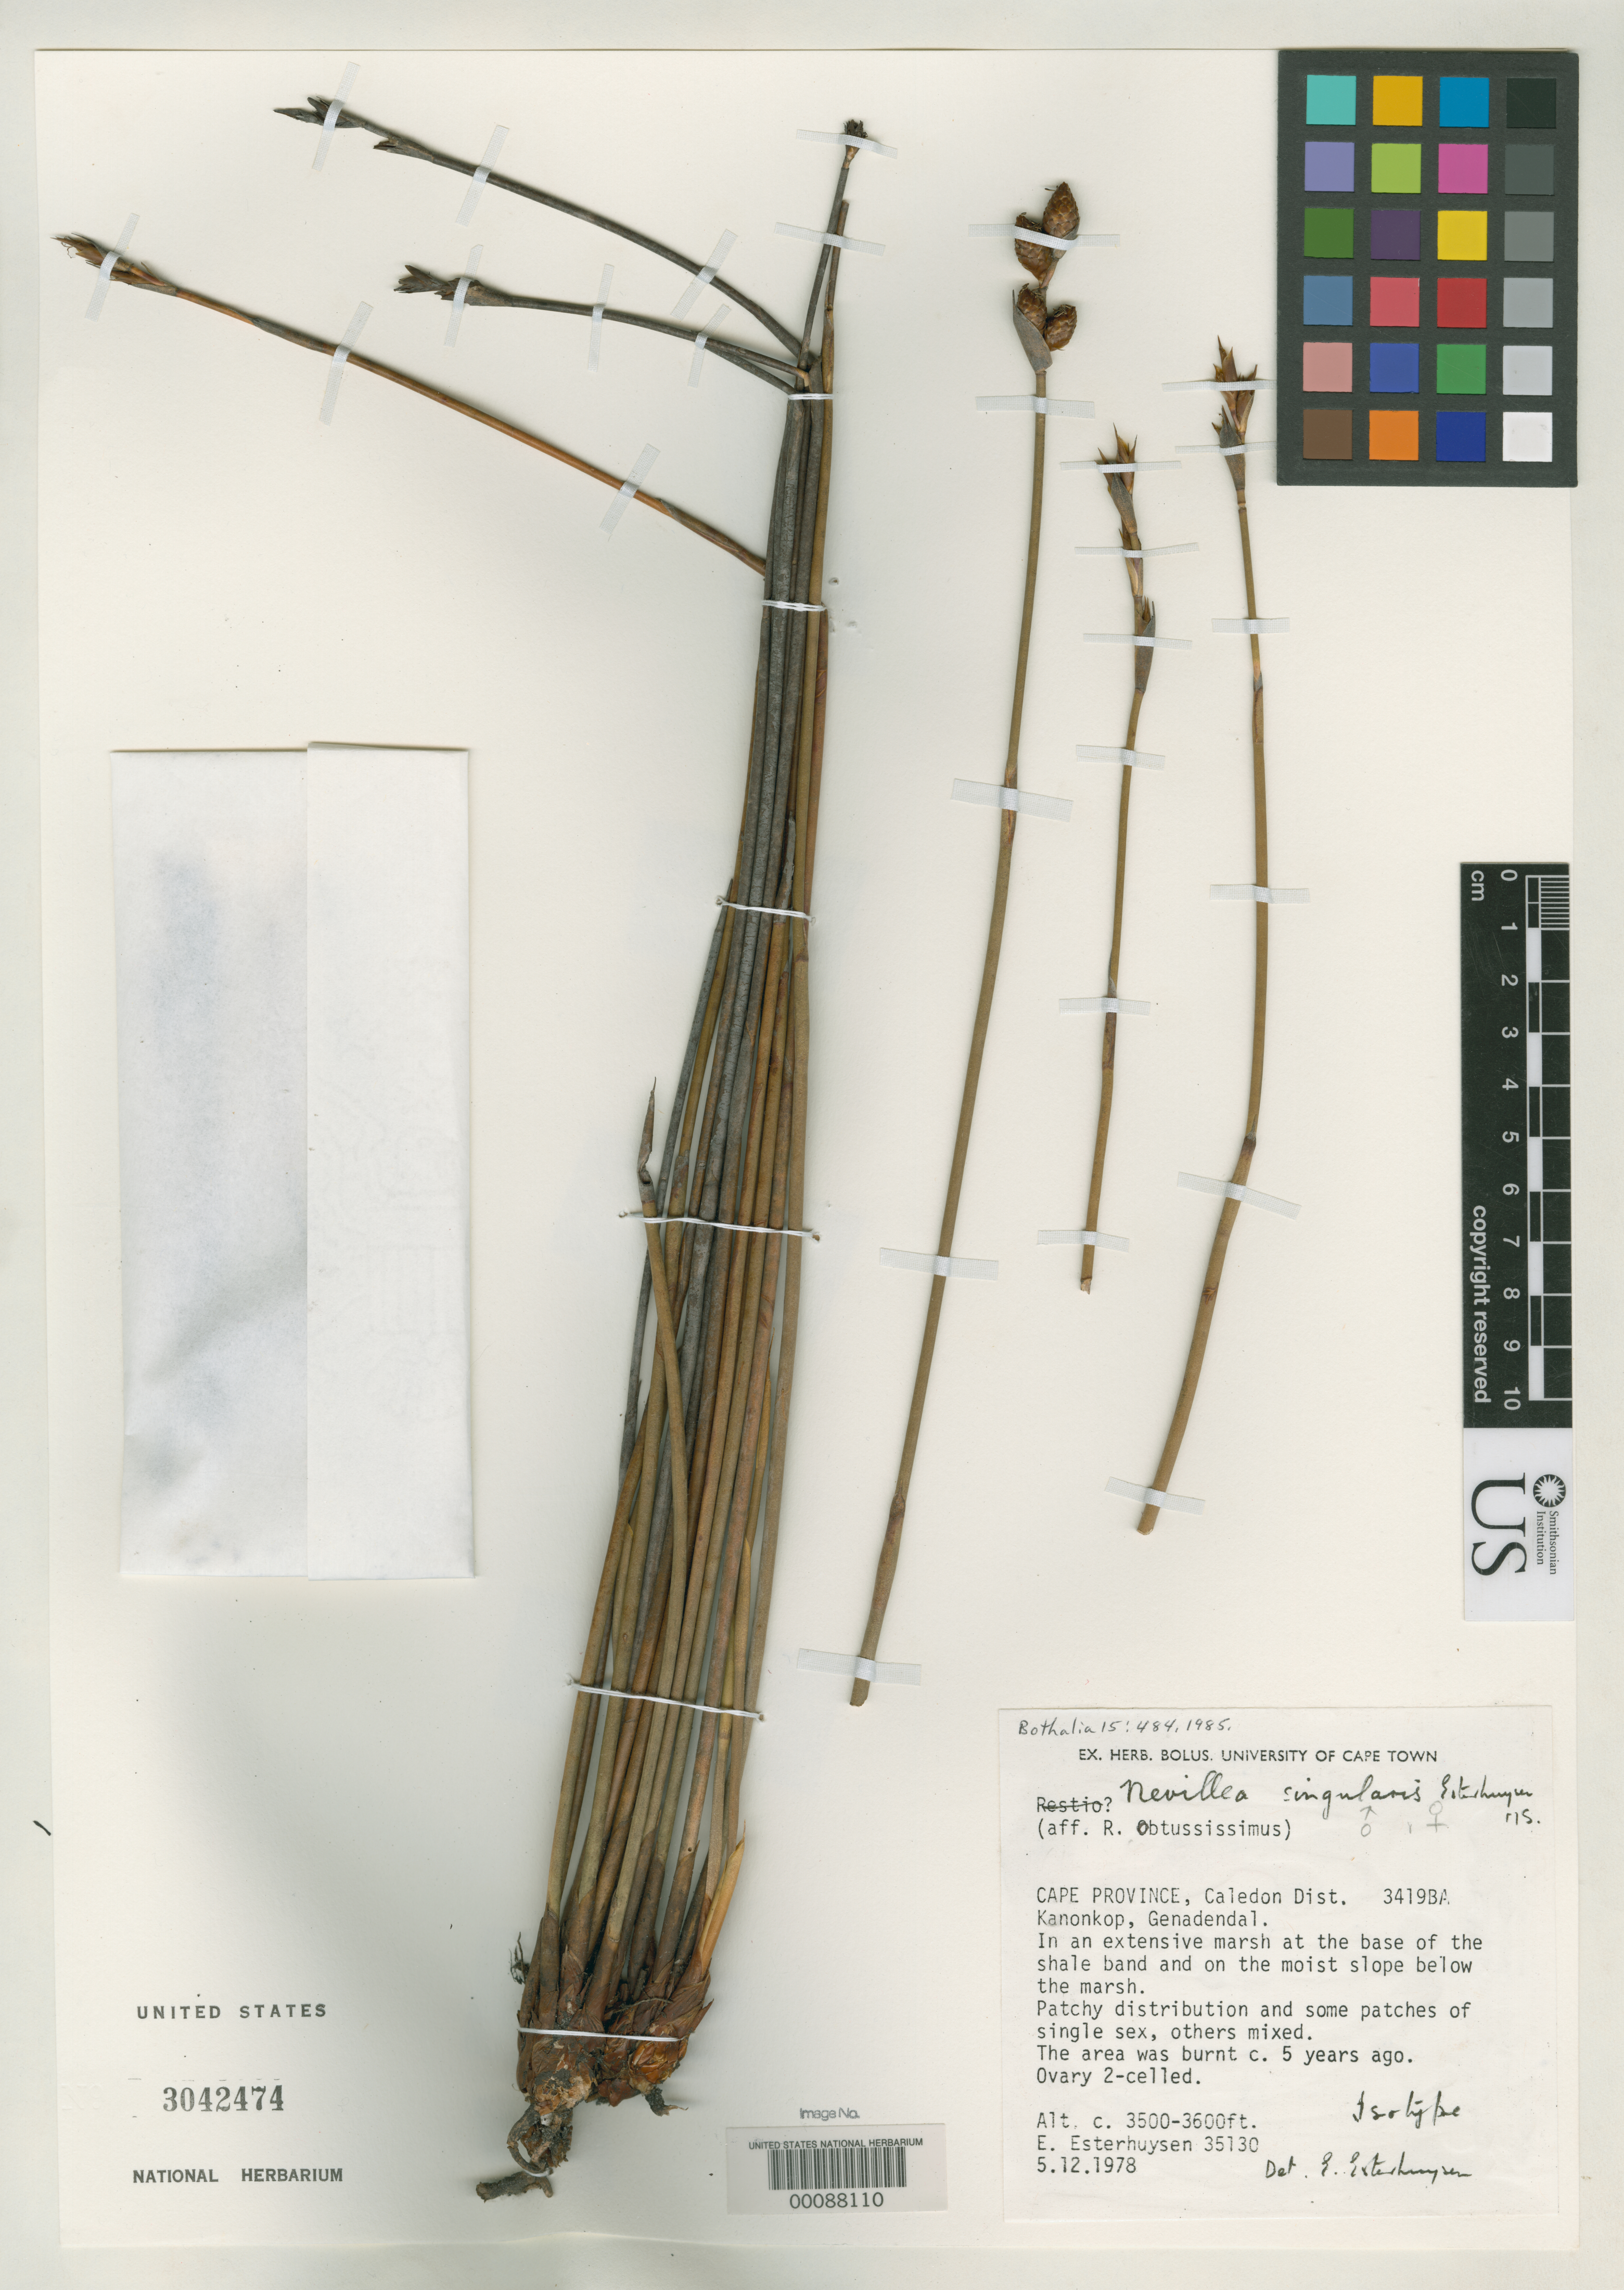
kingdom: Plantae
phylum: Tracheophyta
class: Liliopsida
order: Poales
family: Restionaceae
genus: Nevillea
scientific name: Nevillea singularis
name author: Esterh.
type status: Isotype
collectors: E. E. Esterhuysen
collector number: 35130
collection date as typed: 05 Dec 1978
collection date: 1978-12-05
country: South Africa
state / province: Western Cape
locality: Kanonkop, Genadendal. Caledon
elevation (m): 1067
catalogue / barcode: US 3042474